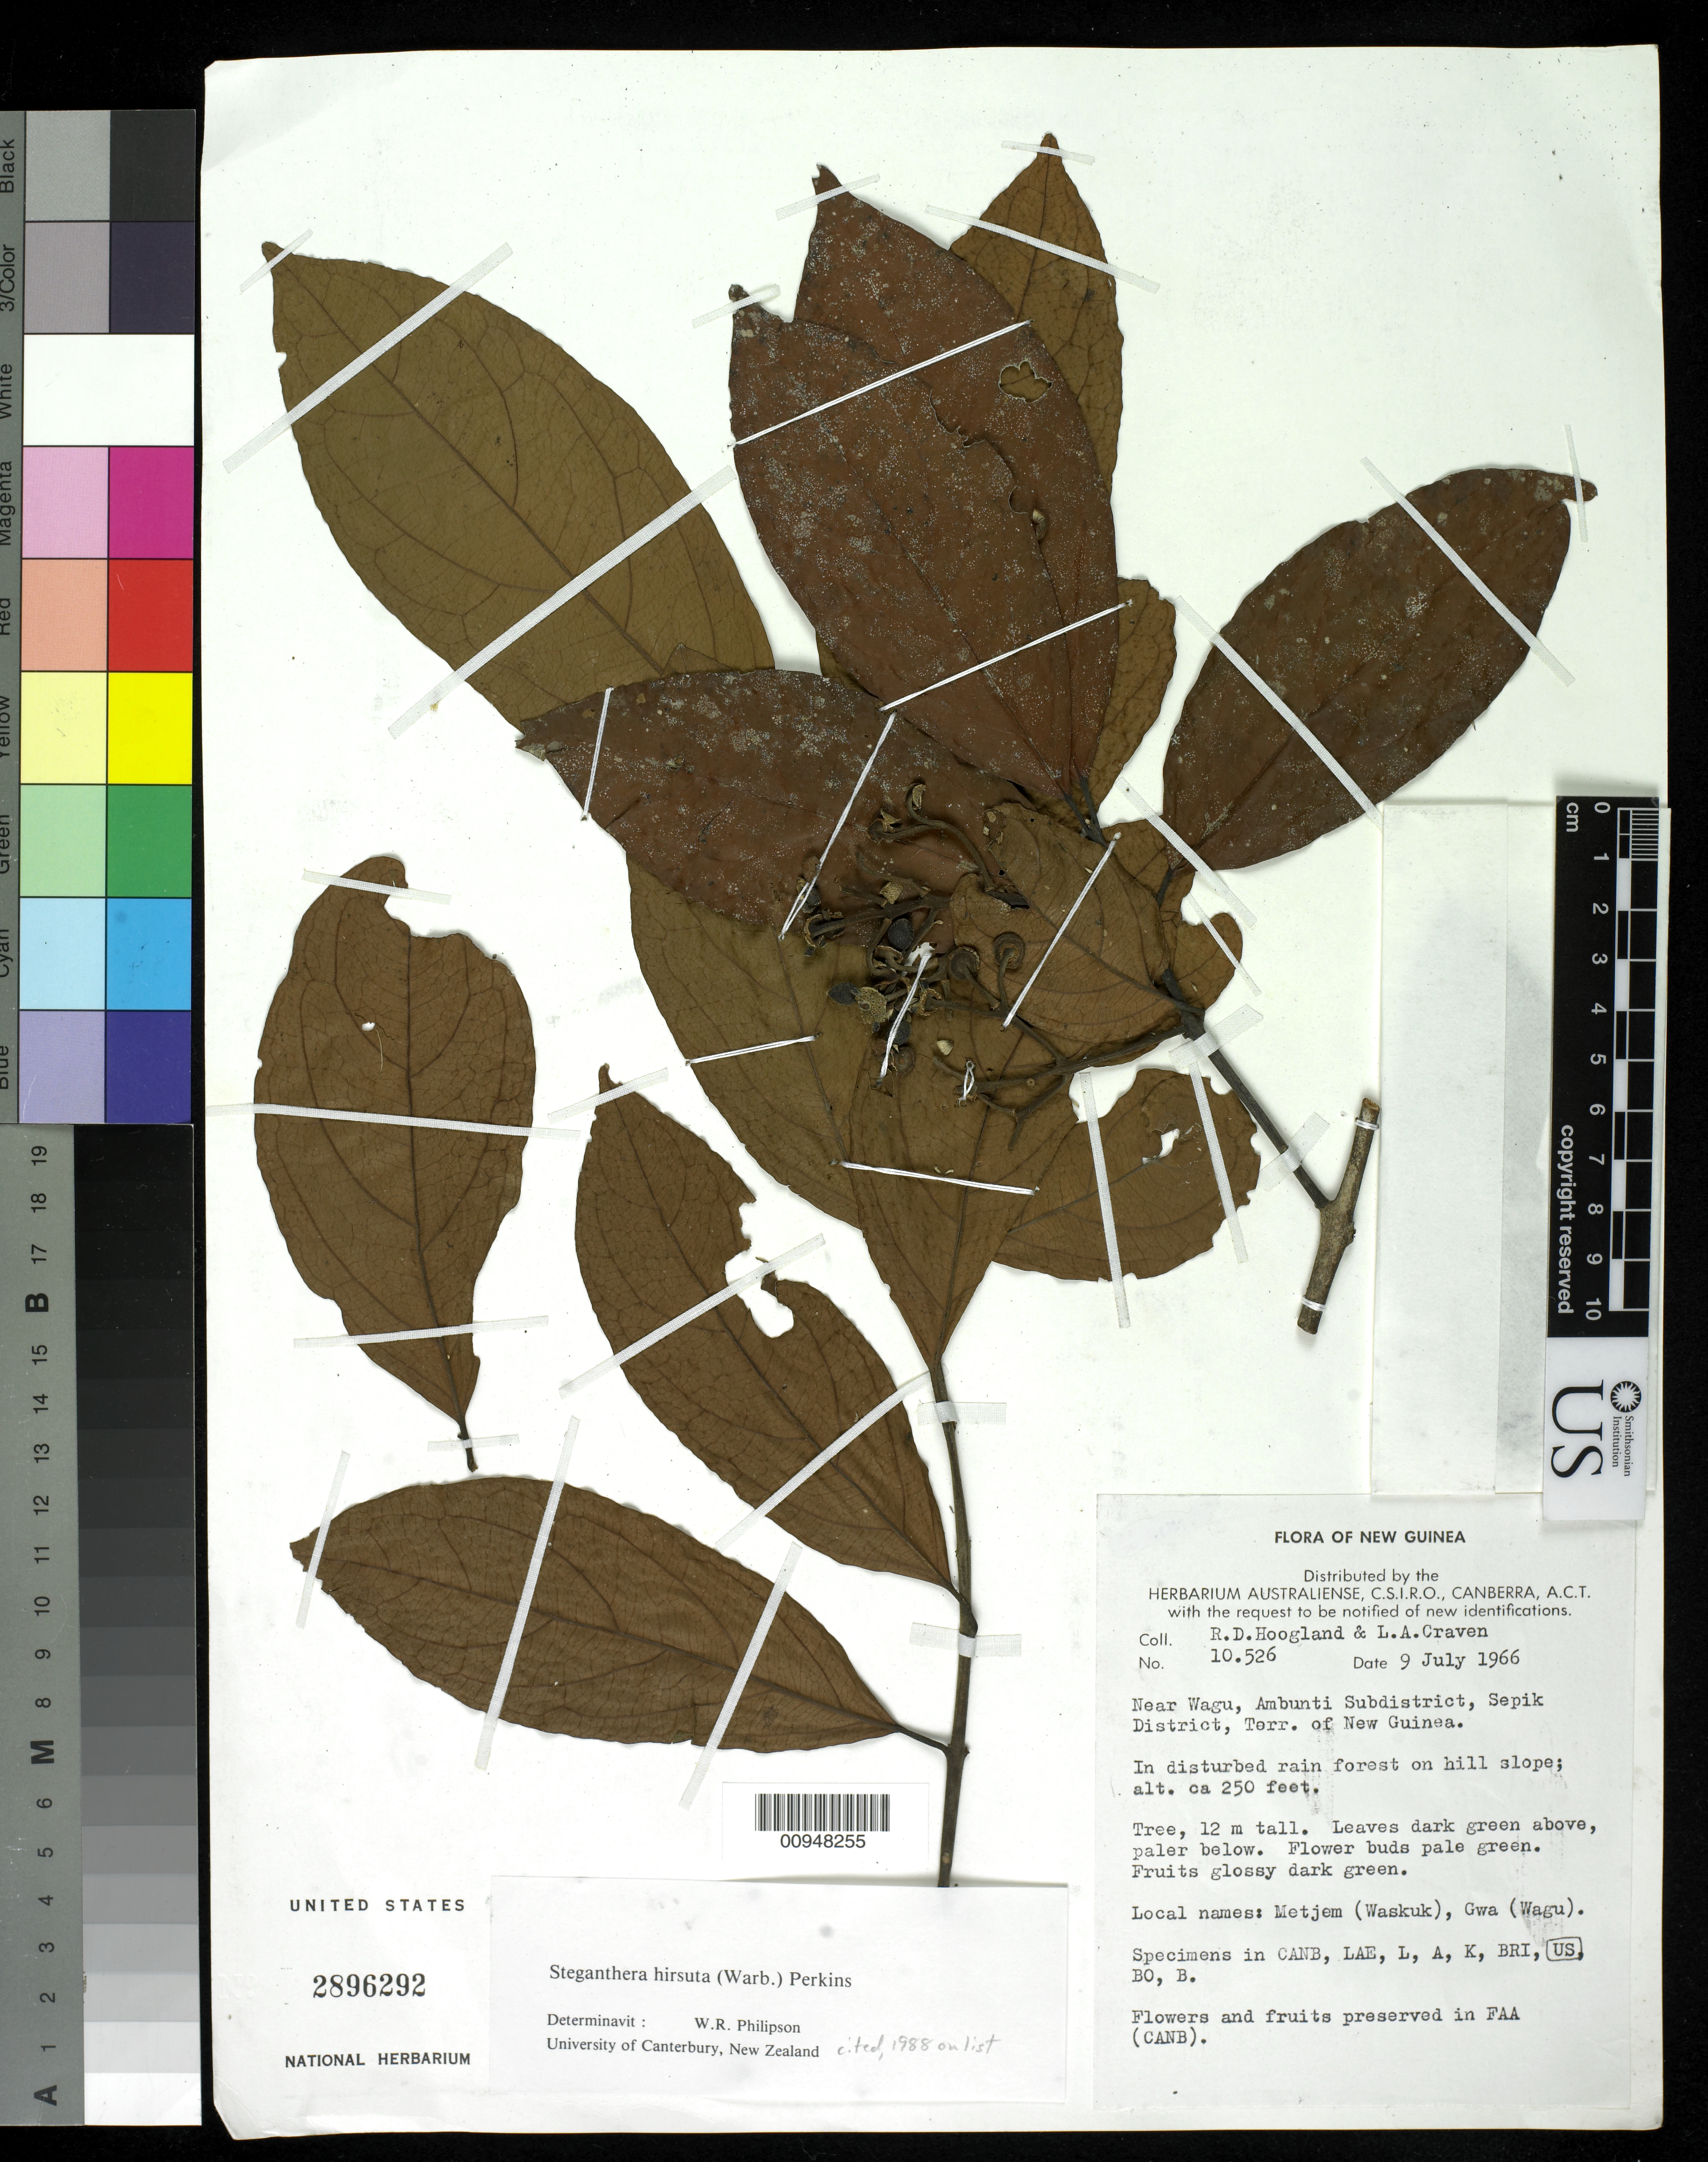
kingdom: Plantae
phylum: Tracheophyta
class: Magnoliopsida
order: Laurales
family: Monimiaceae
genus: Steganthera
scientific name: Steganthera hirsuta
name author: (Warb.) Perkins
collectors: R. D. Hoogland & L. A. Craven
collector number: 10526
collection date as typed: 09 Jul 1966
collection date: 1966-07-09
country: Papua New Guinea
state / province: East Sepik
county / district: Ambunti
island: New Guinea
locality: Near Wagu, in disturbed rain forest on hill slope.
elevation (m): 76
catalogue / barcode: US 2896292